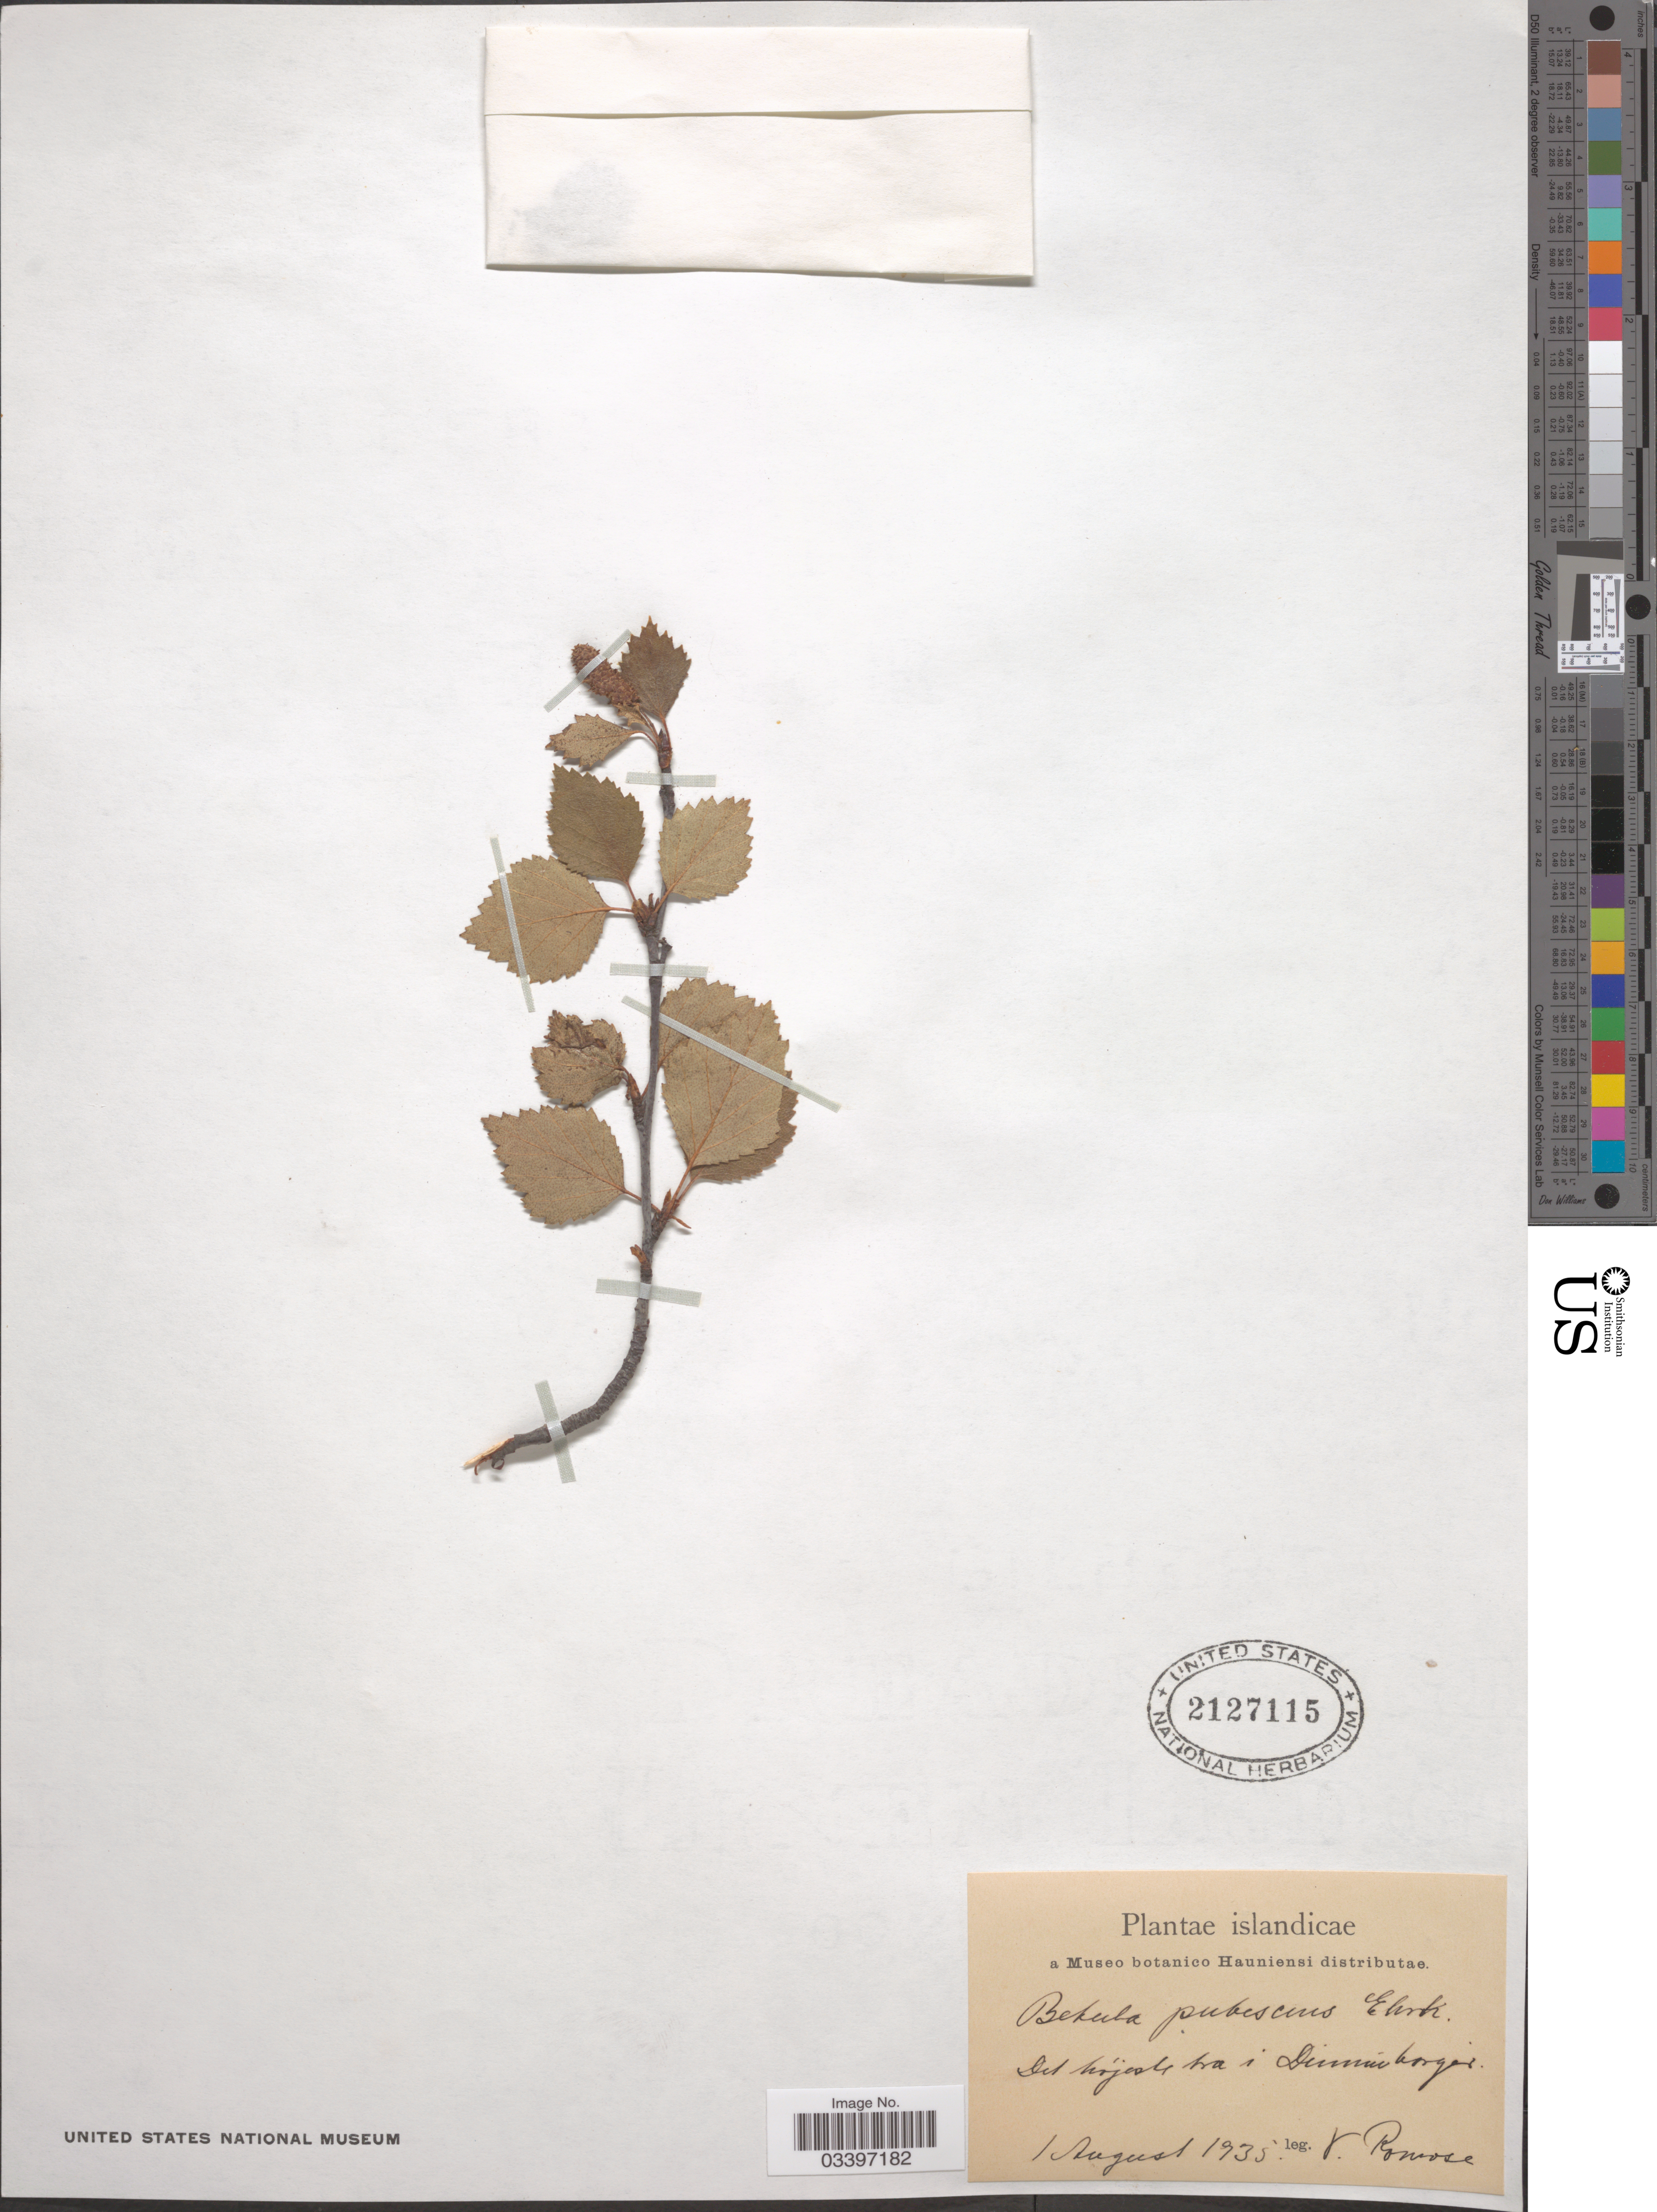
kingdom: Plantae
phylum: Tracheophyta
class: Magnoliopsida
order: Fagales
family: Betulaceae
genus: Betula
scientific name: Betula pubescens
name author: Ehrh.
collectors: V. Romose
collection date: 1935-08-01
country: Iceland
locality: Det høyeste tra i Dimmuborgir.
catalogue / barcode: US 2127115